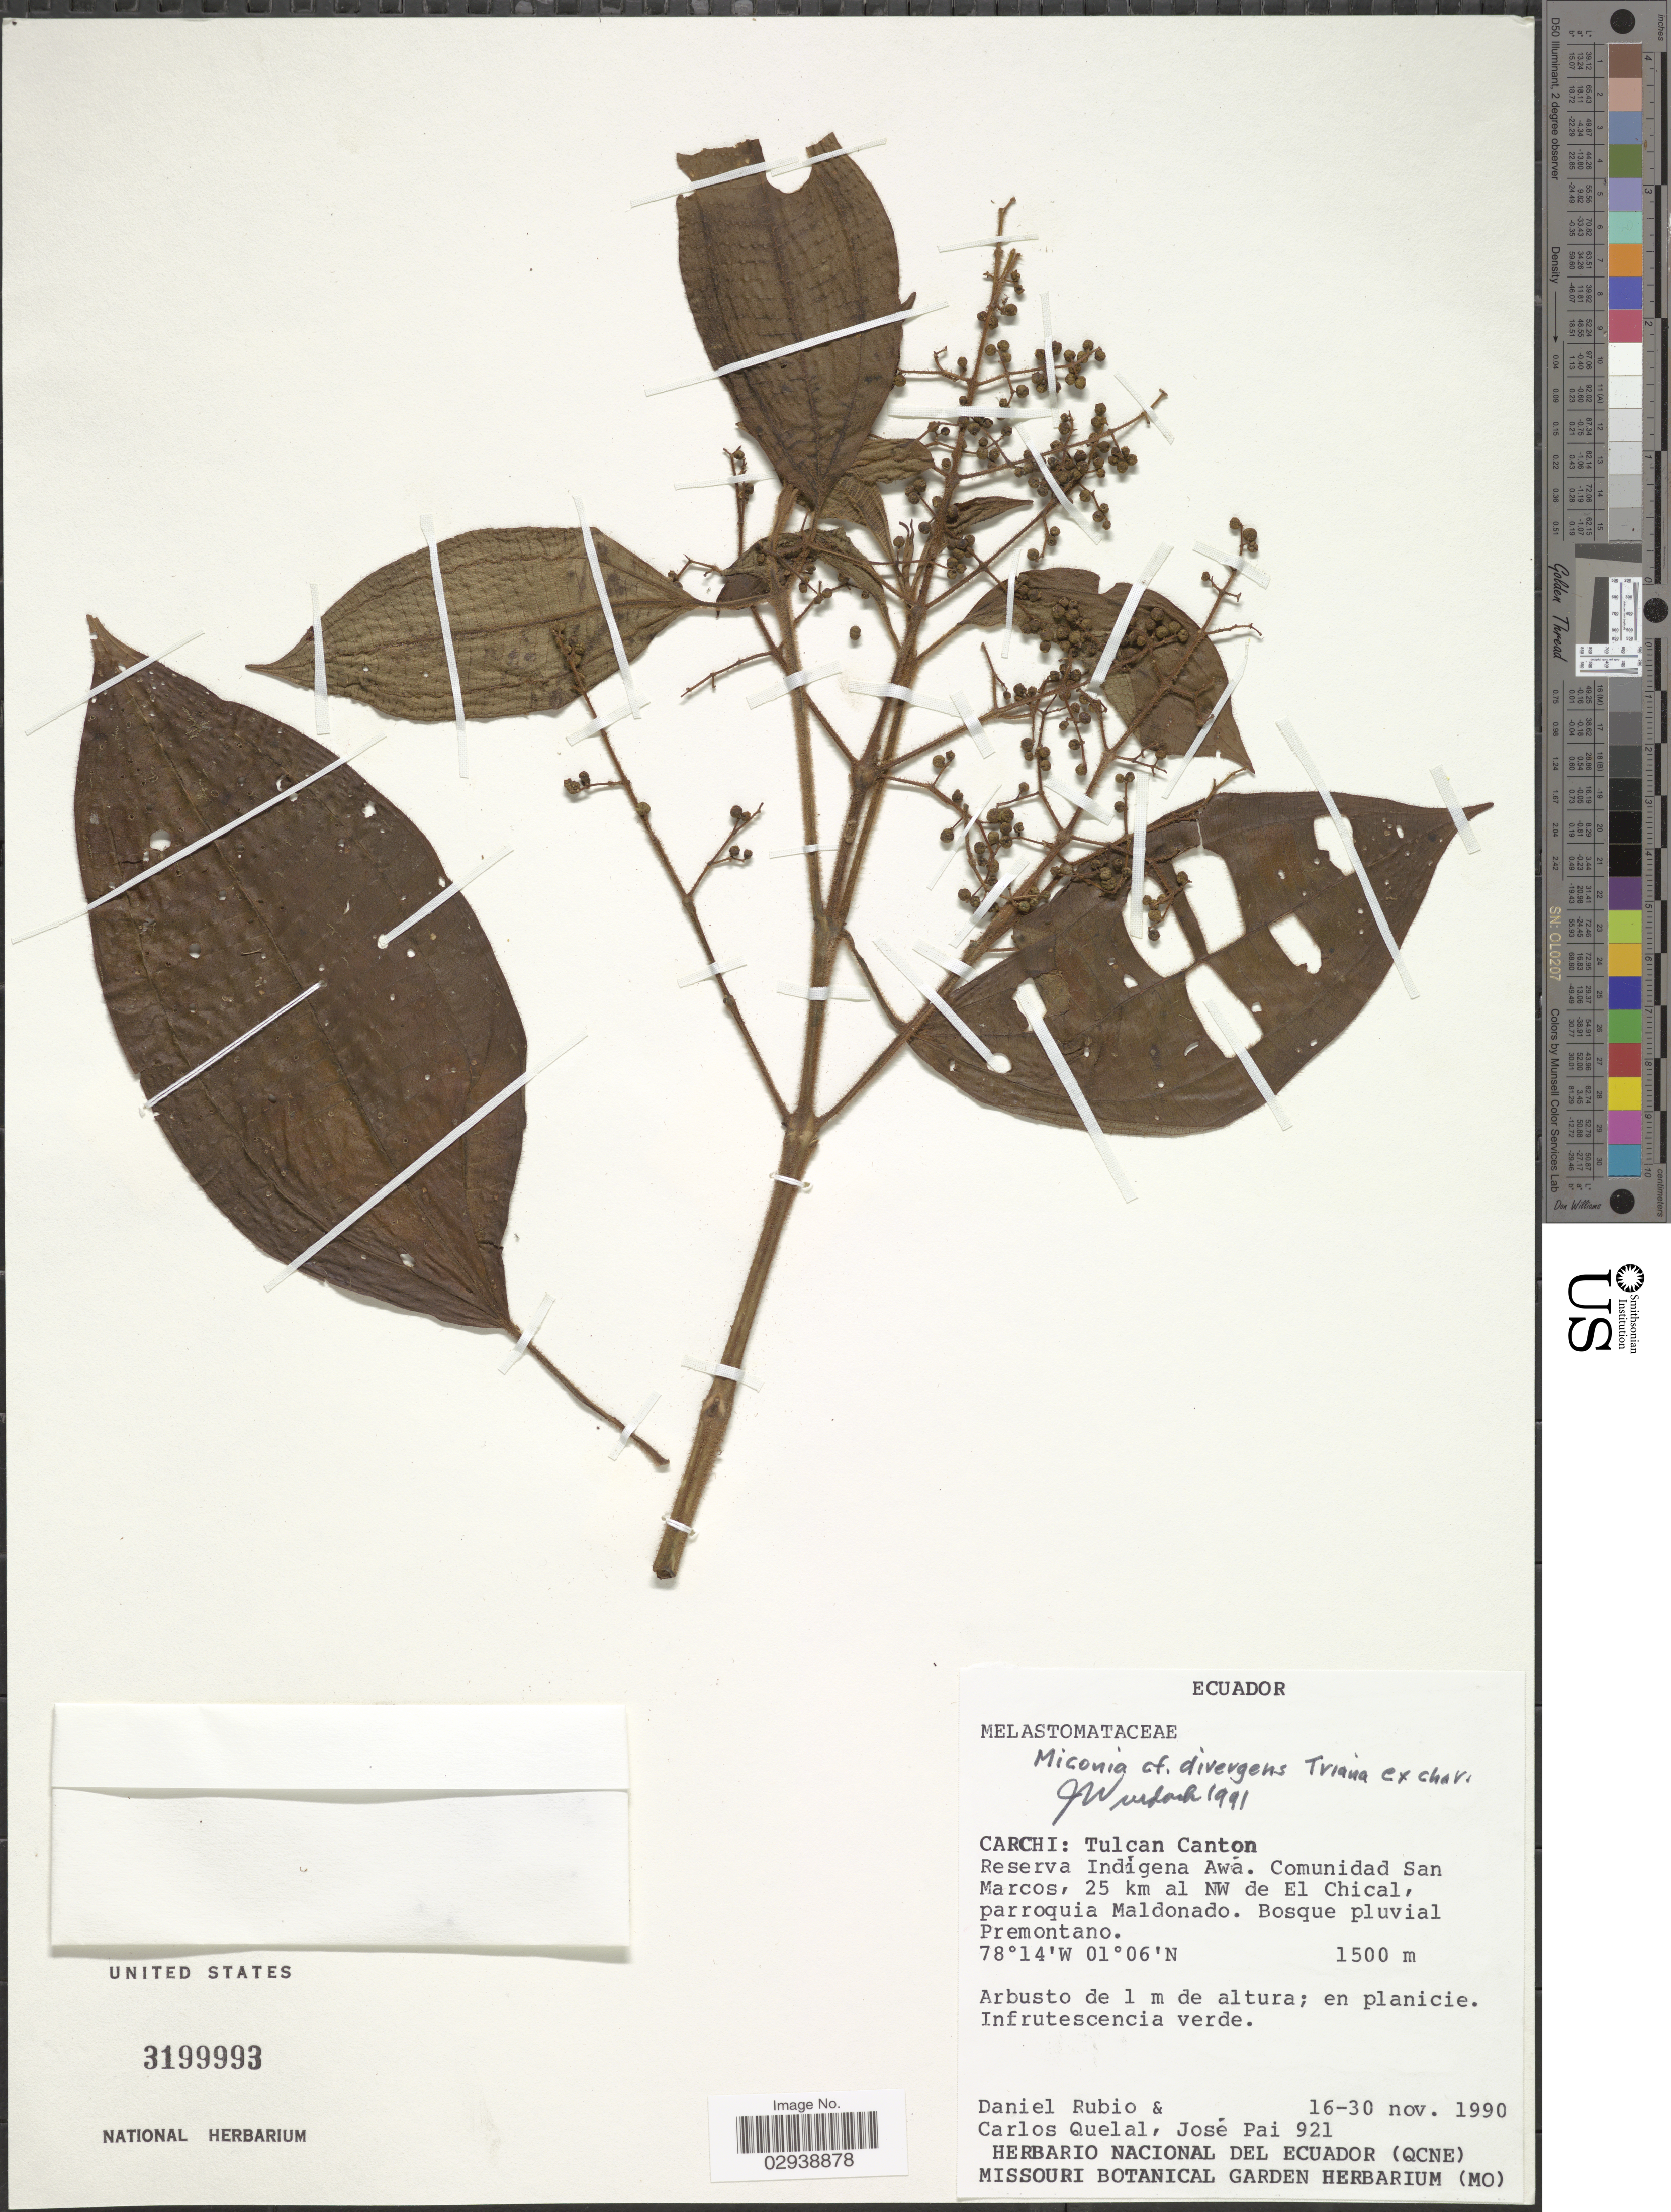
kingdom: Plantae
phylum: Tracheophyta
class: Magnoliopsida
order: Myrtales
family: Melastomataceae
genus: Miconia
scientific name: Miconia divergens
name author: Triana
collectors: D. Rubio, C. Quelal & J. Pai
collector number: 921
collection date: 1990-11-16/1990-11-30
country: Ecuador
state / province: Carchi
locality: Carchi: Tulcan Canton, Reserva Indigena Awa, Comunidad San Marcos, 25 km al NW de El Chical, parroquia Maldonado.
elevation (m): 1500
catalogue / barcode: US 3199993